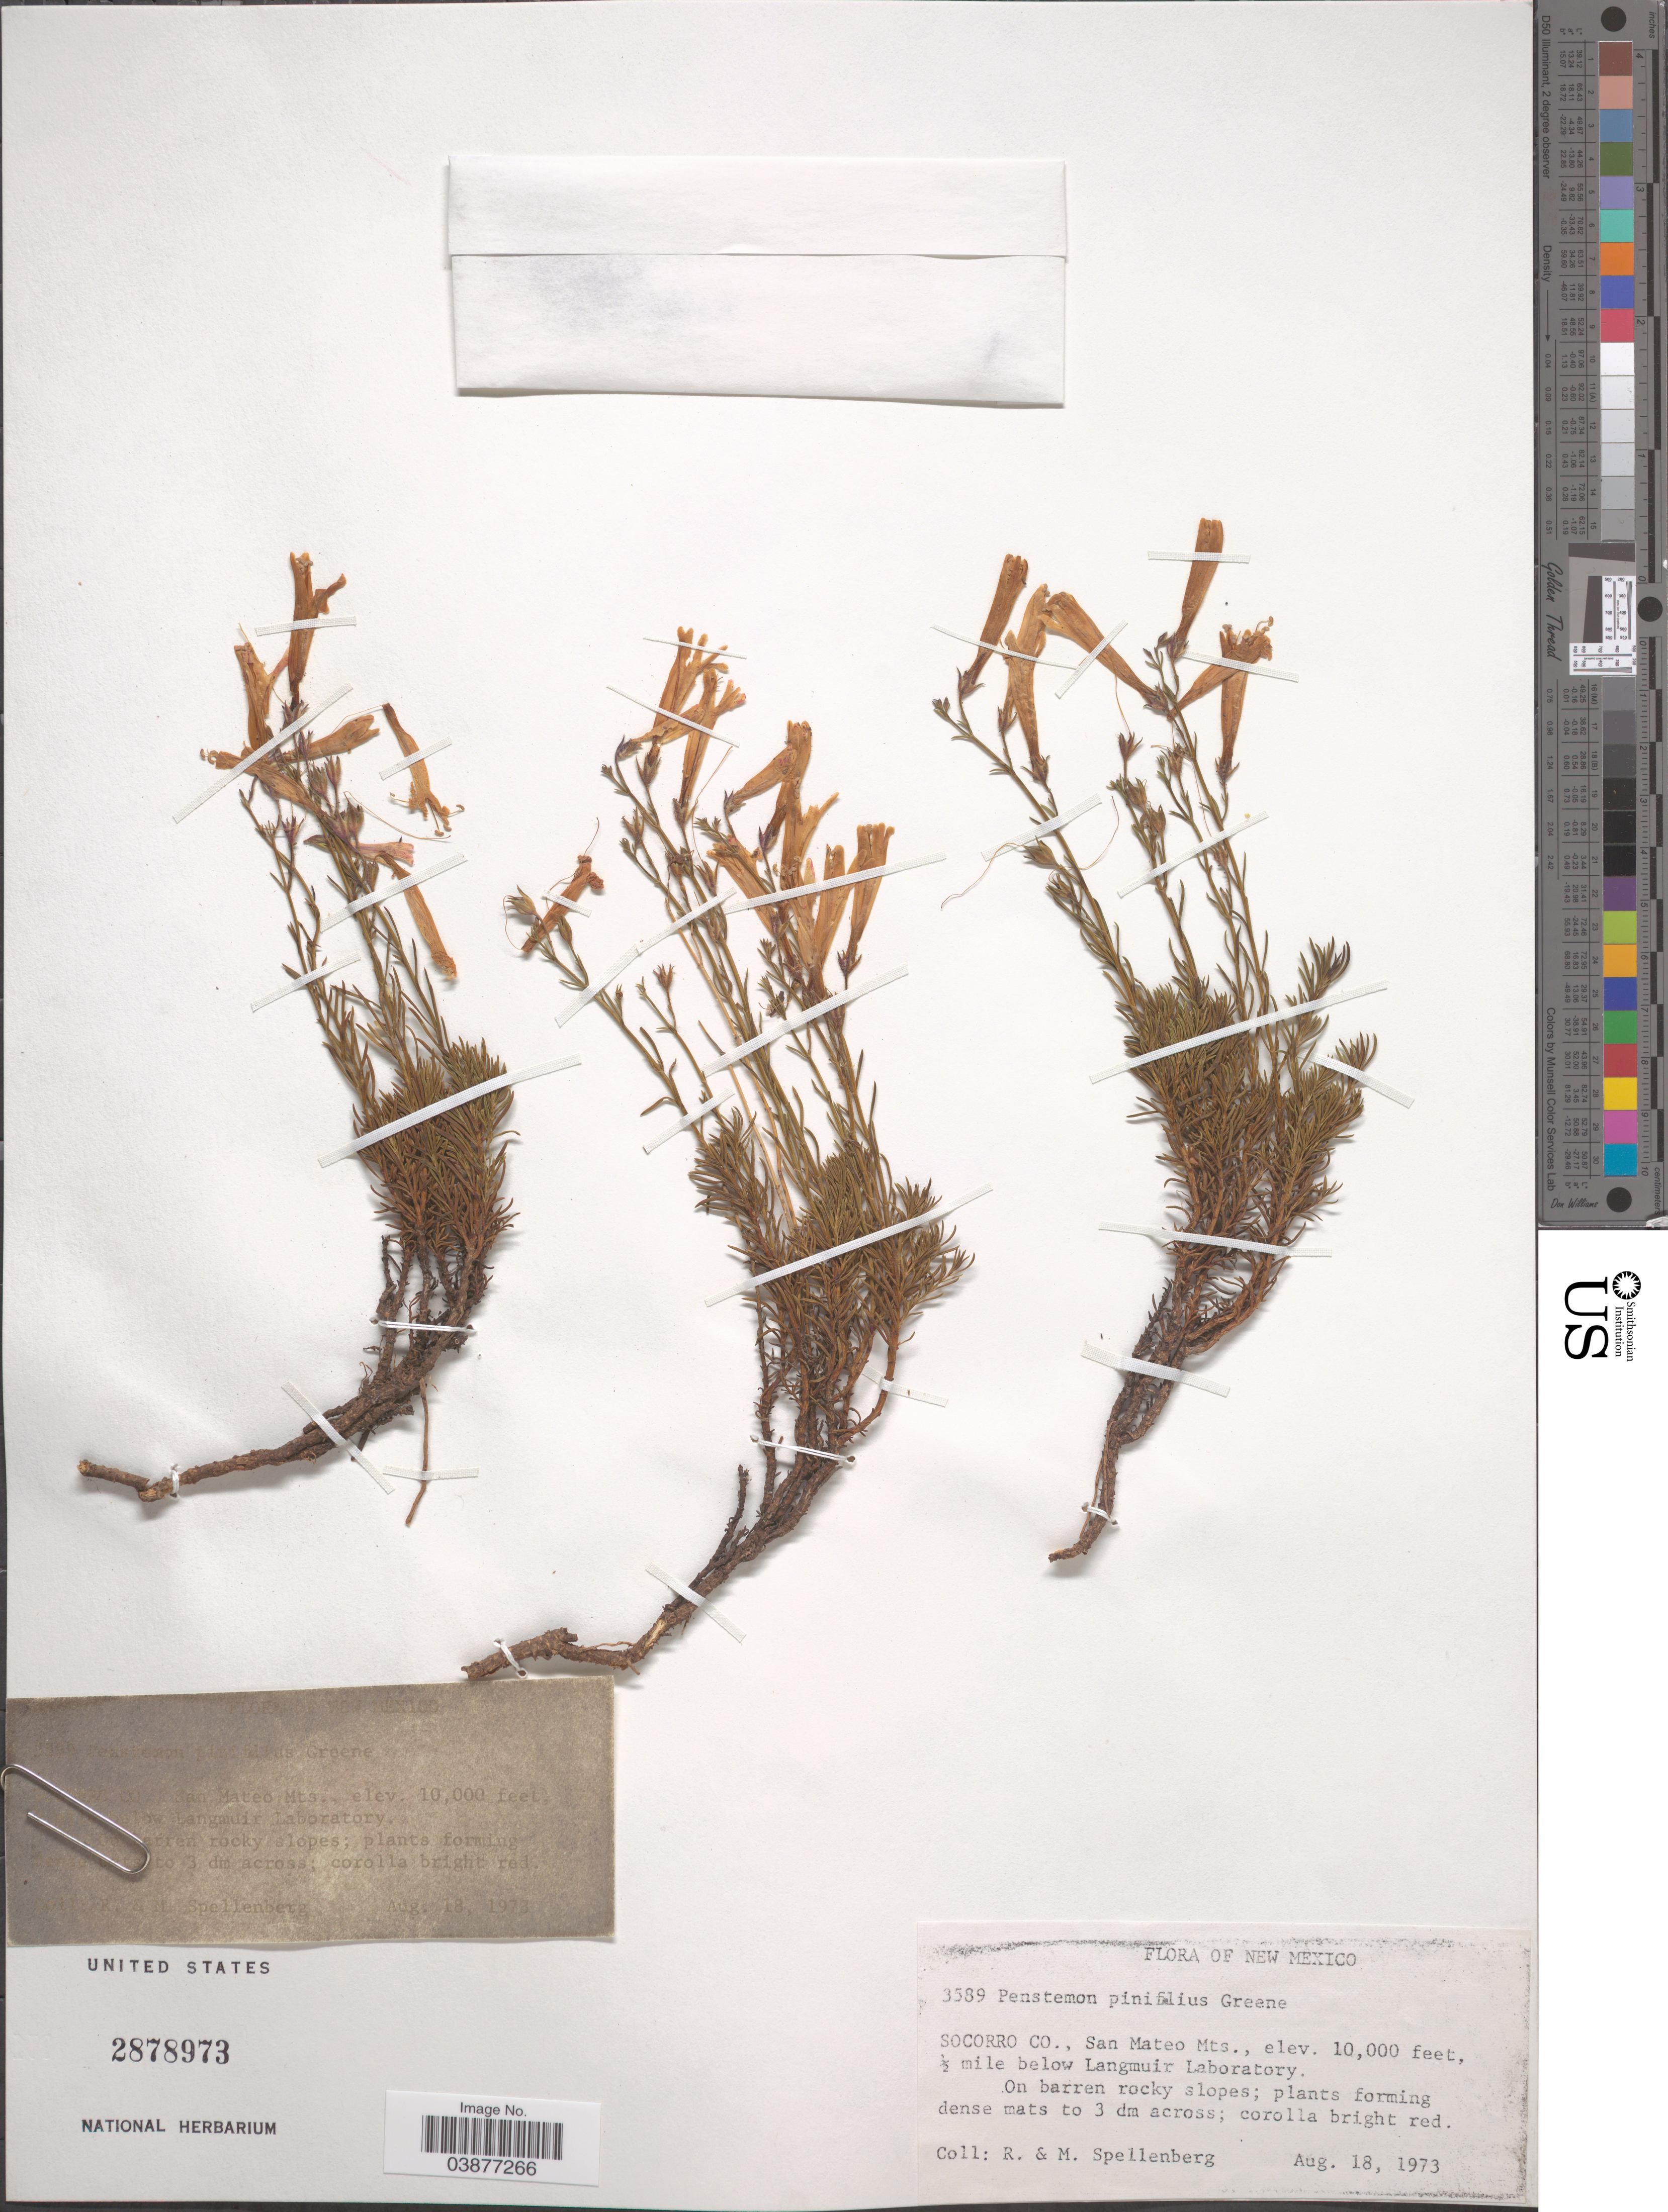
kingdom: Plantae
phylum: Tracheophyta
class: Magnoliopsida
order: Lamiales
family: Plantaginaceae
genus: Penstemon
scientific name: Penstemon pinifolius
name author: Greene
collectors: R. Spellenberg & Spellenberg, M.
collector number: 3589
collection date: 1973-08-18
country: United States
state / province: New Mexico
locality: Socorro Co., San Mateo Mts. ½ miles below Langmuir Laboratory.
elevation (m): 3048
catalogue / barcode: US 2878973